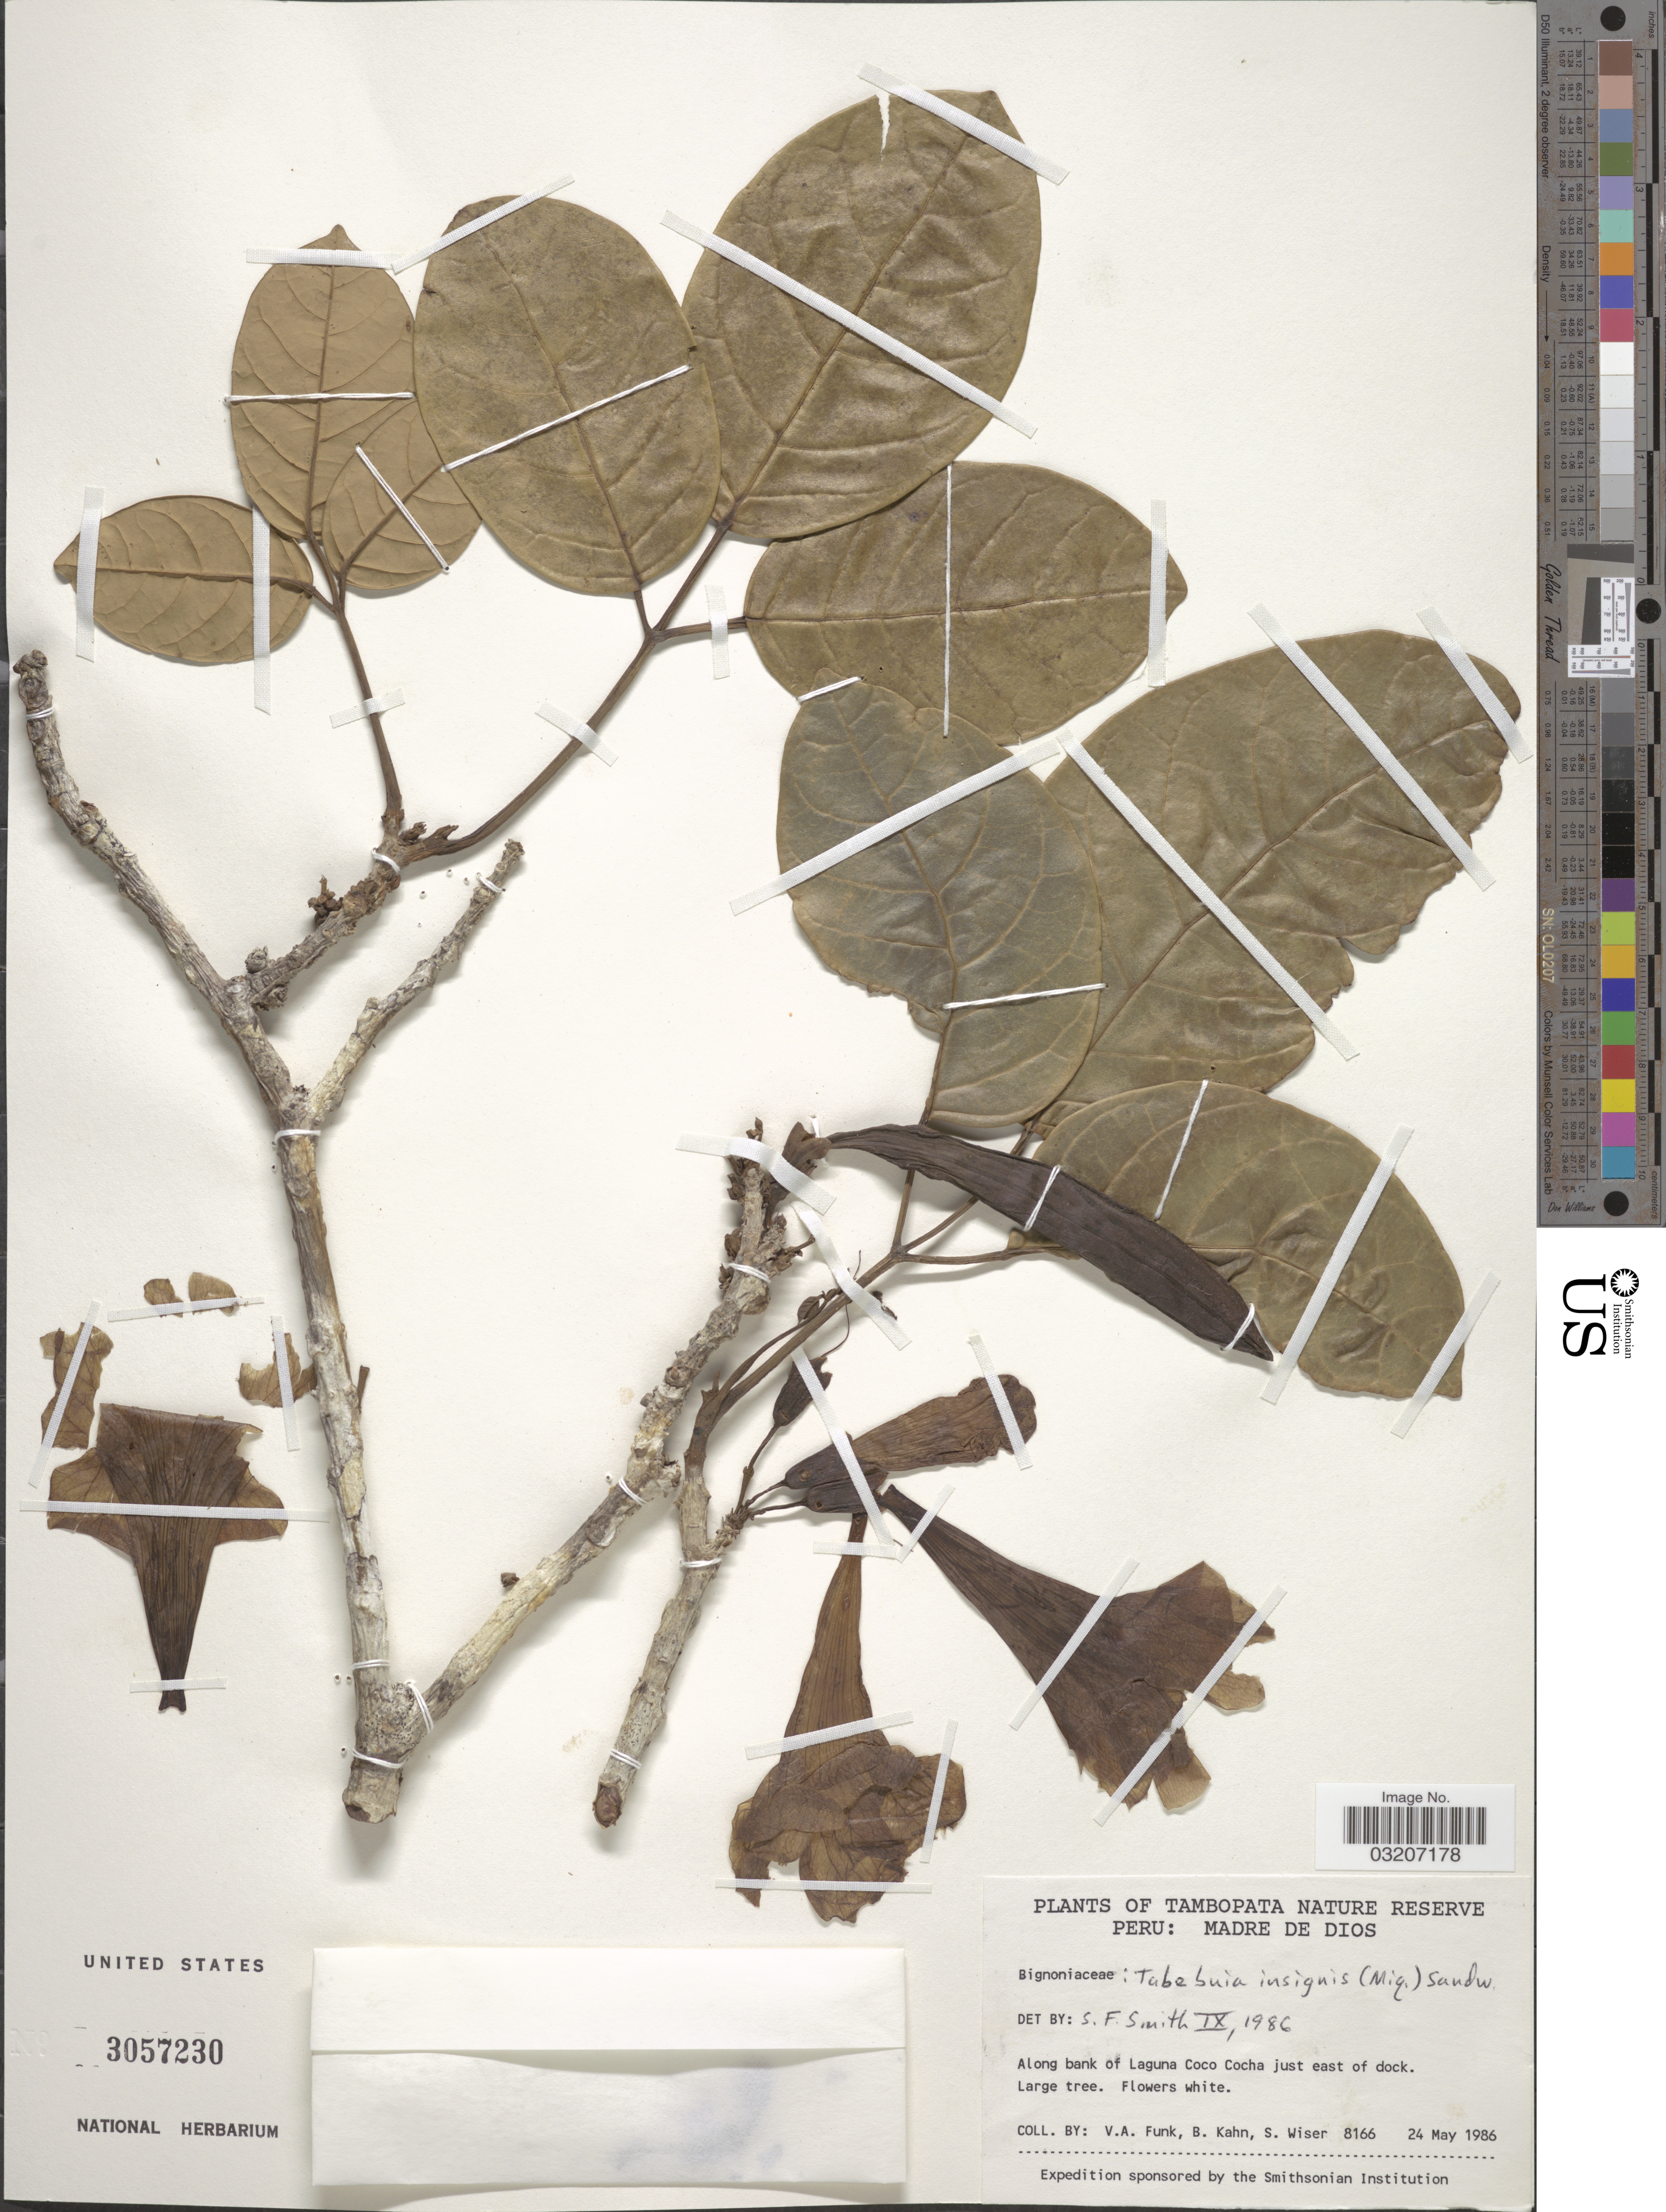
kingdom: Plantae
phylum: Tracheophyta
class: Magnoliopsida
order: Lamiales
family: Bignoniaceae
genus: Tabebuia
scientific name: Tabebuia insignis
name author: (Miq.) Sandwith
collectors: V. Funk, B. Kahn & S. Wiser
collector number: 8166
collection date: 1986-05-24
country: Peru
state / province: Madre de Dios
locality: Tambopata Nature Reserve. Along bank of Laguna Coco Cocha just east of dock.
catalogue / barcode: US 3057230